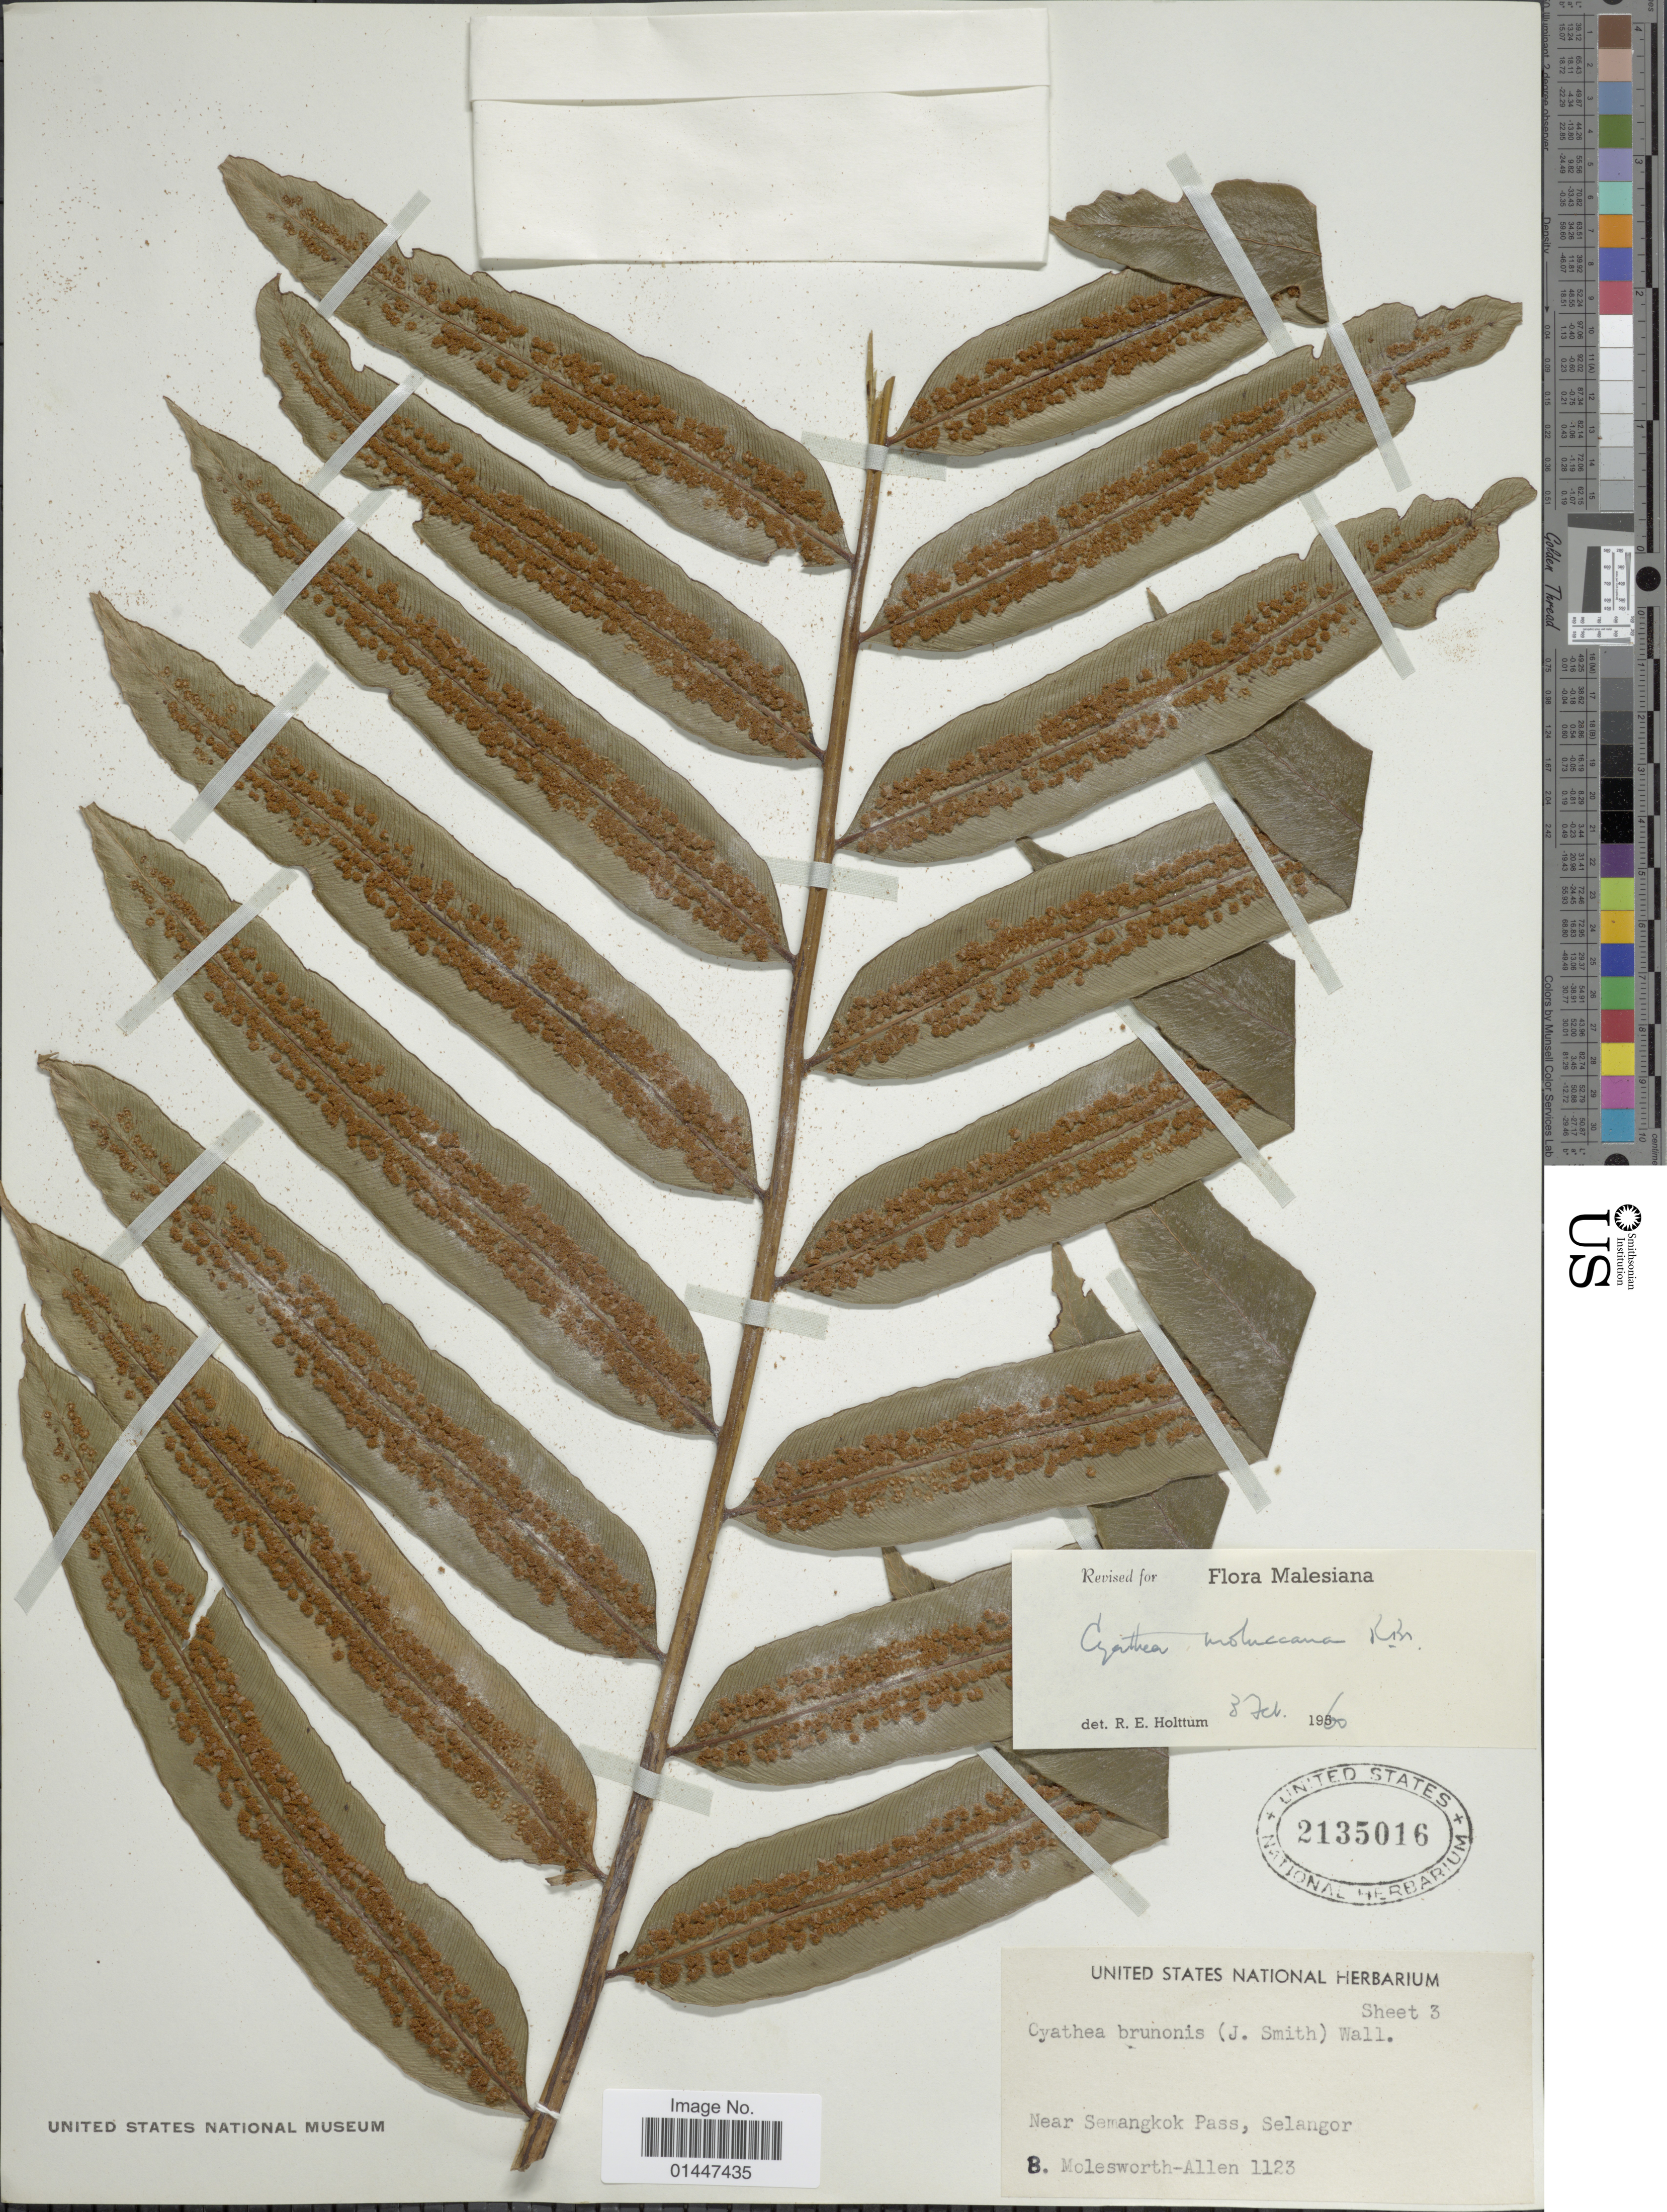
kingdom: Plantae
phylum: Tracheophyta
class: Polypodiopsida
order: Cyatheales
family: Cyatheaceae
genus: Sphaeropteris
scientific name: Sphaeropteris moluccana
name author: (Desv.) R.M. Tryon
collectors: B. E. G. Molesworth-Allen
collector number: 1123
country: Malaysia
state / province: Selangor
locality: Near Semangkok Pass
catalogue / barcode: US 2135016